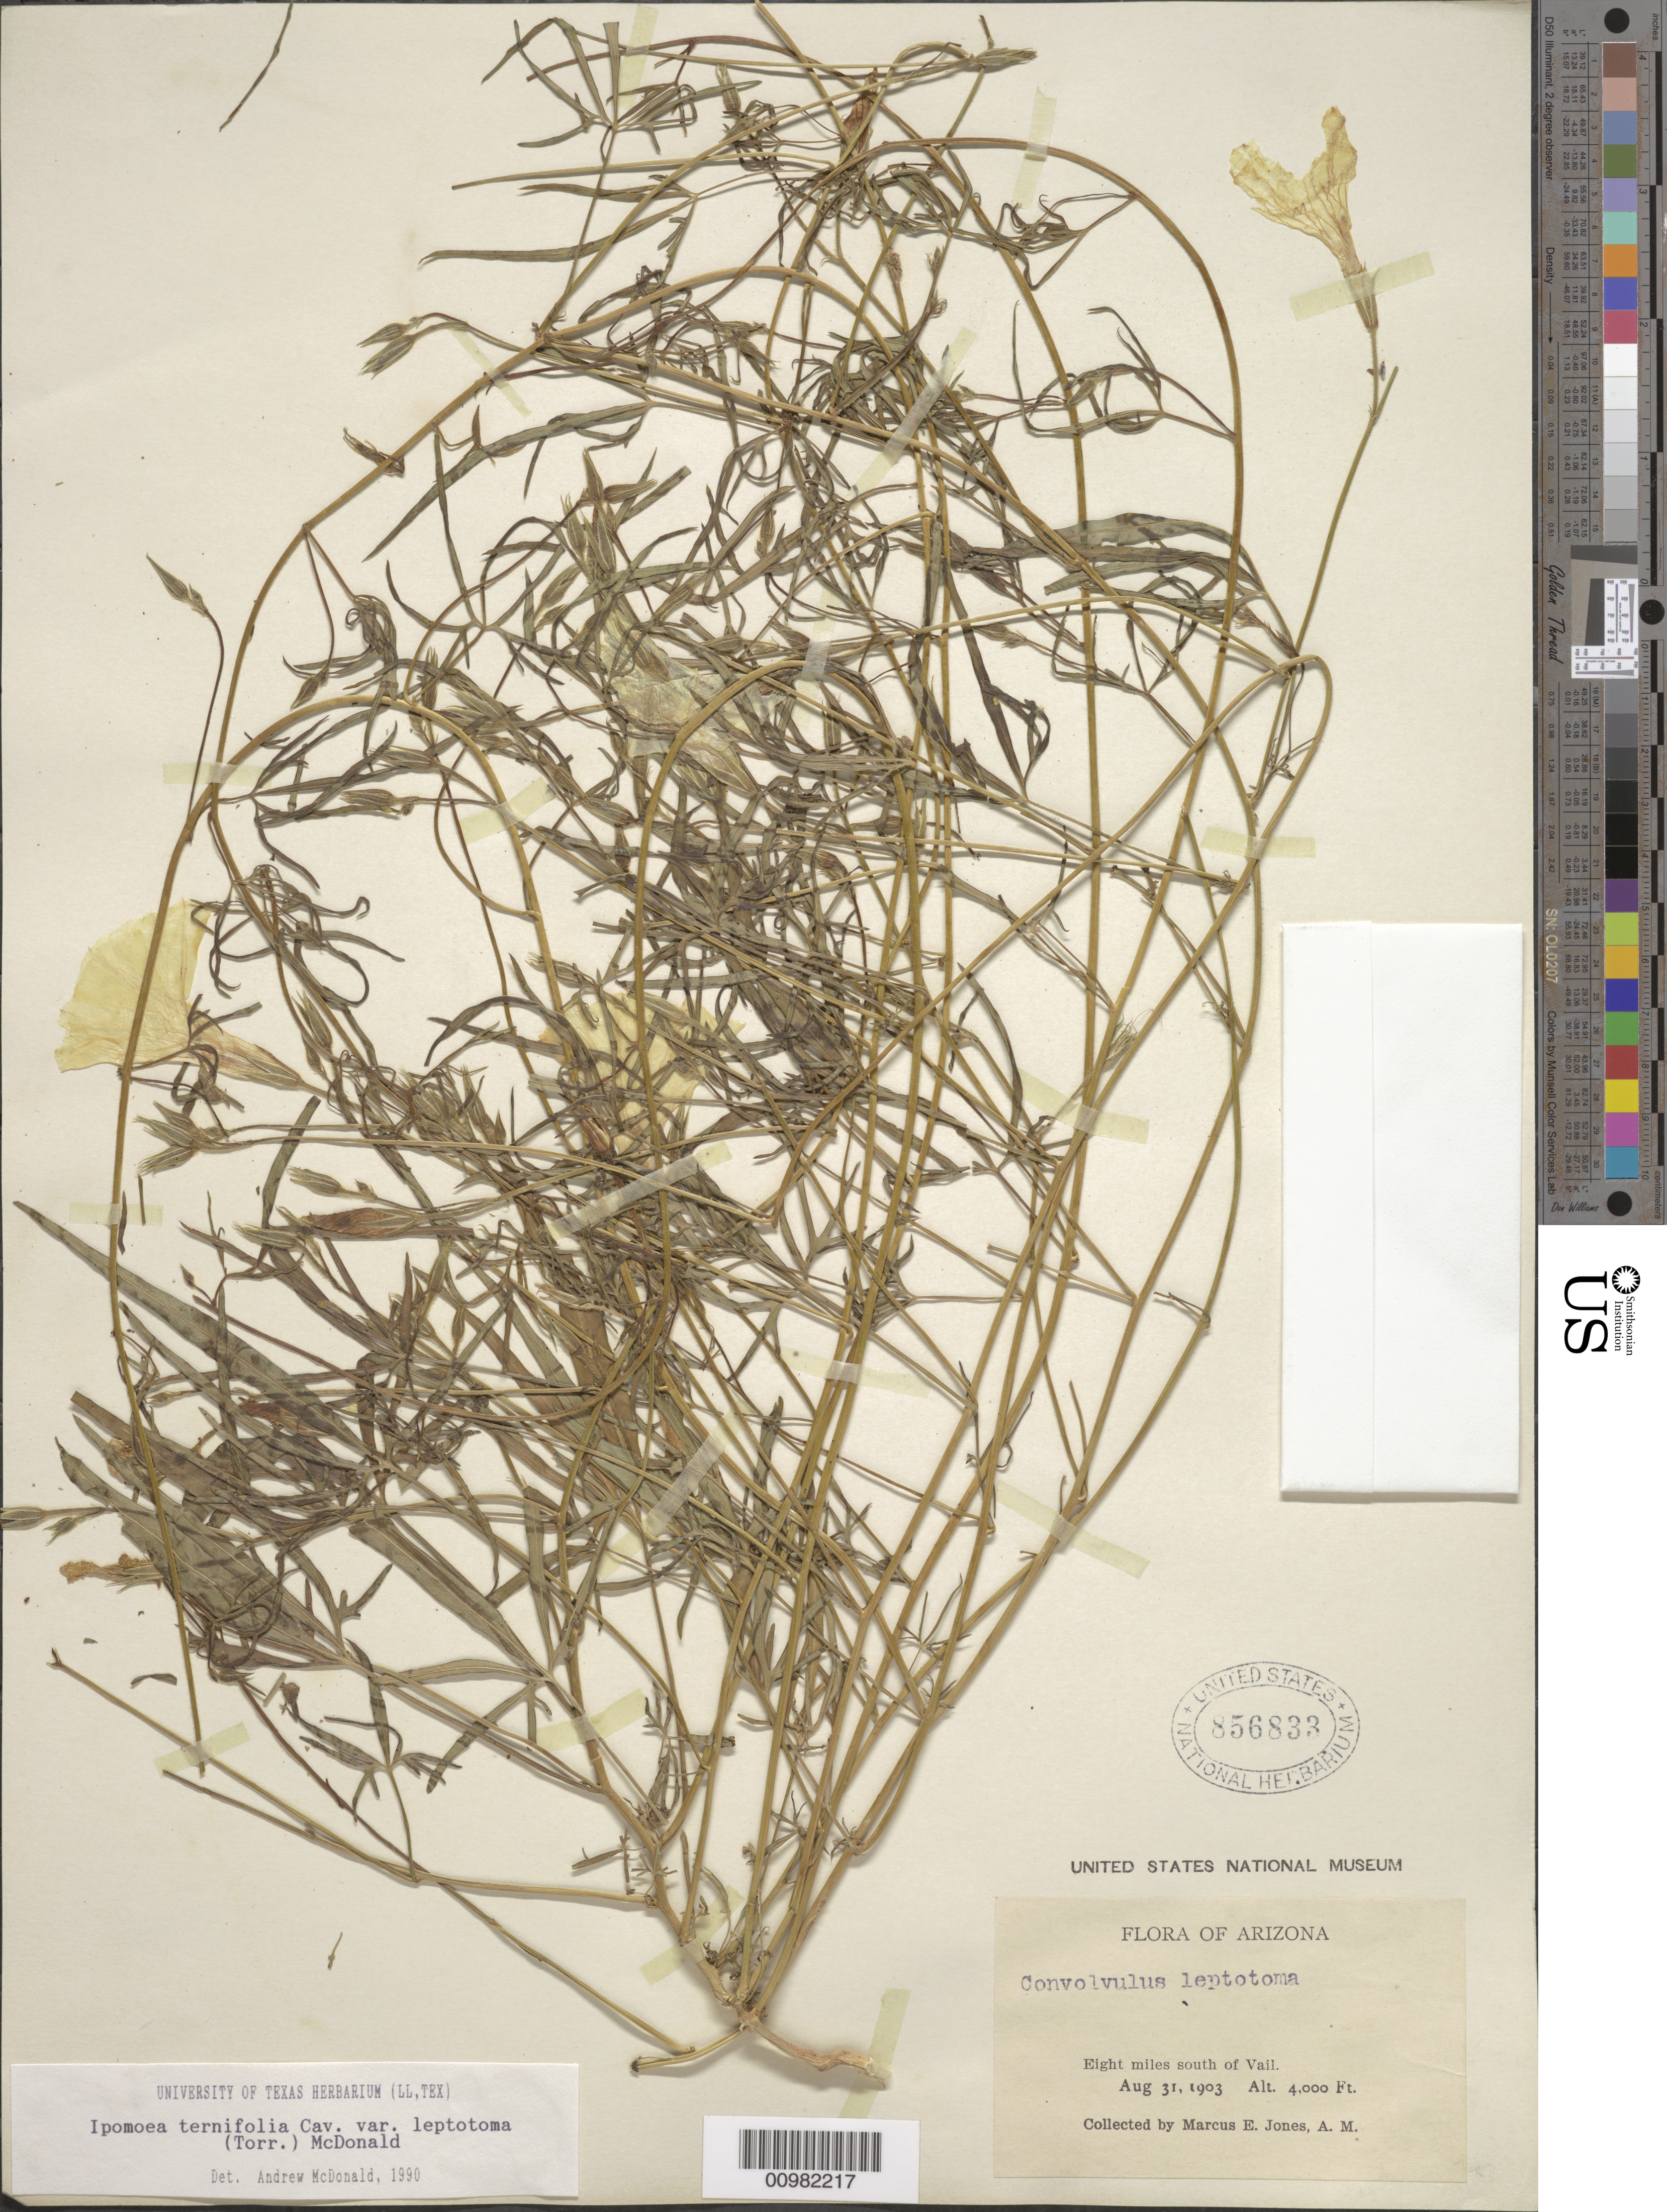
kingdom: Plantae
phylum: Tracheophyta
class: Magnoliopsida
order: Solanales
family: Convolvulaceae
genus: Ipomoea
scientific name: Ipomoea ternifolia var. leptotoma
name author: (Torr.) J.A. McDonald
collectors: M. E. Jones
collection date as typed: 31 Aug 1903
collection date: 1903-08-31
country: United States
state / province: Arizona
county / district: Pima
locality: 8 mi. S of Vail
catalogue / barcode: US 856833